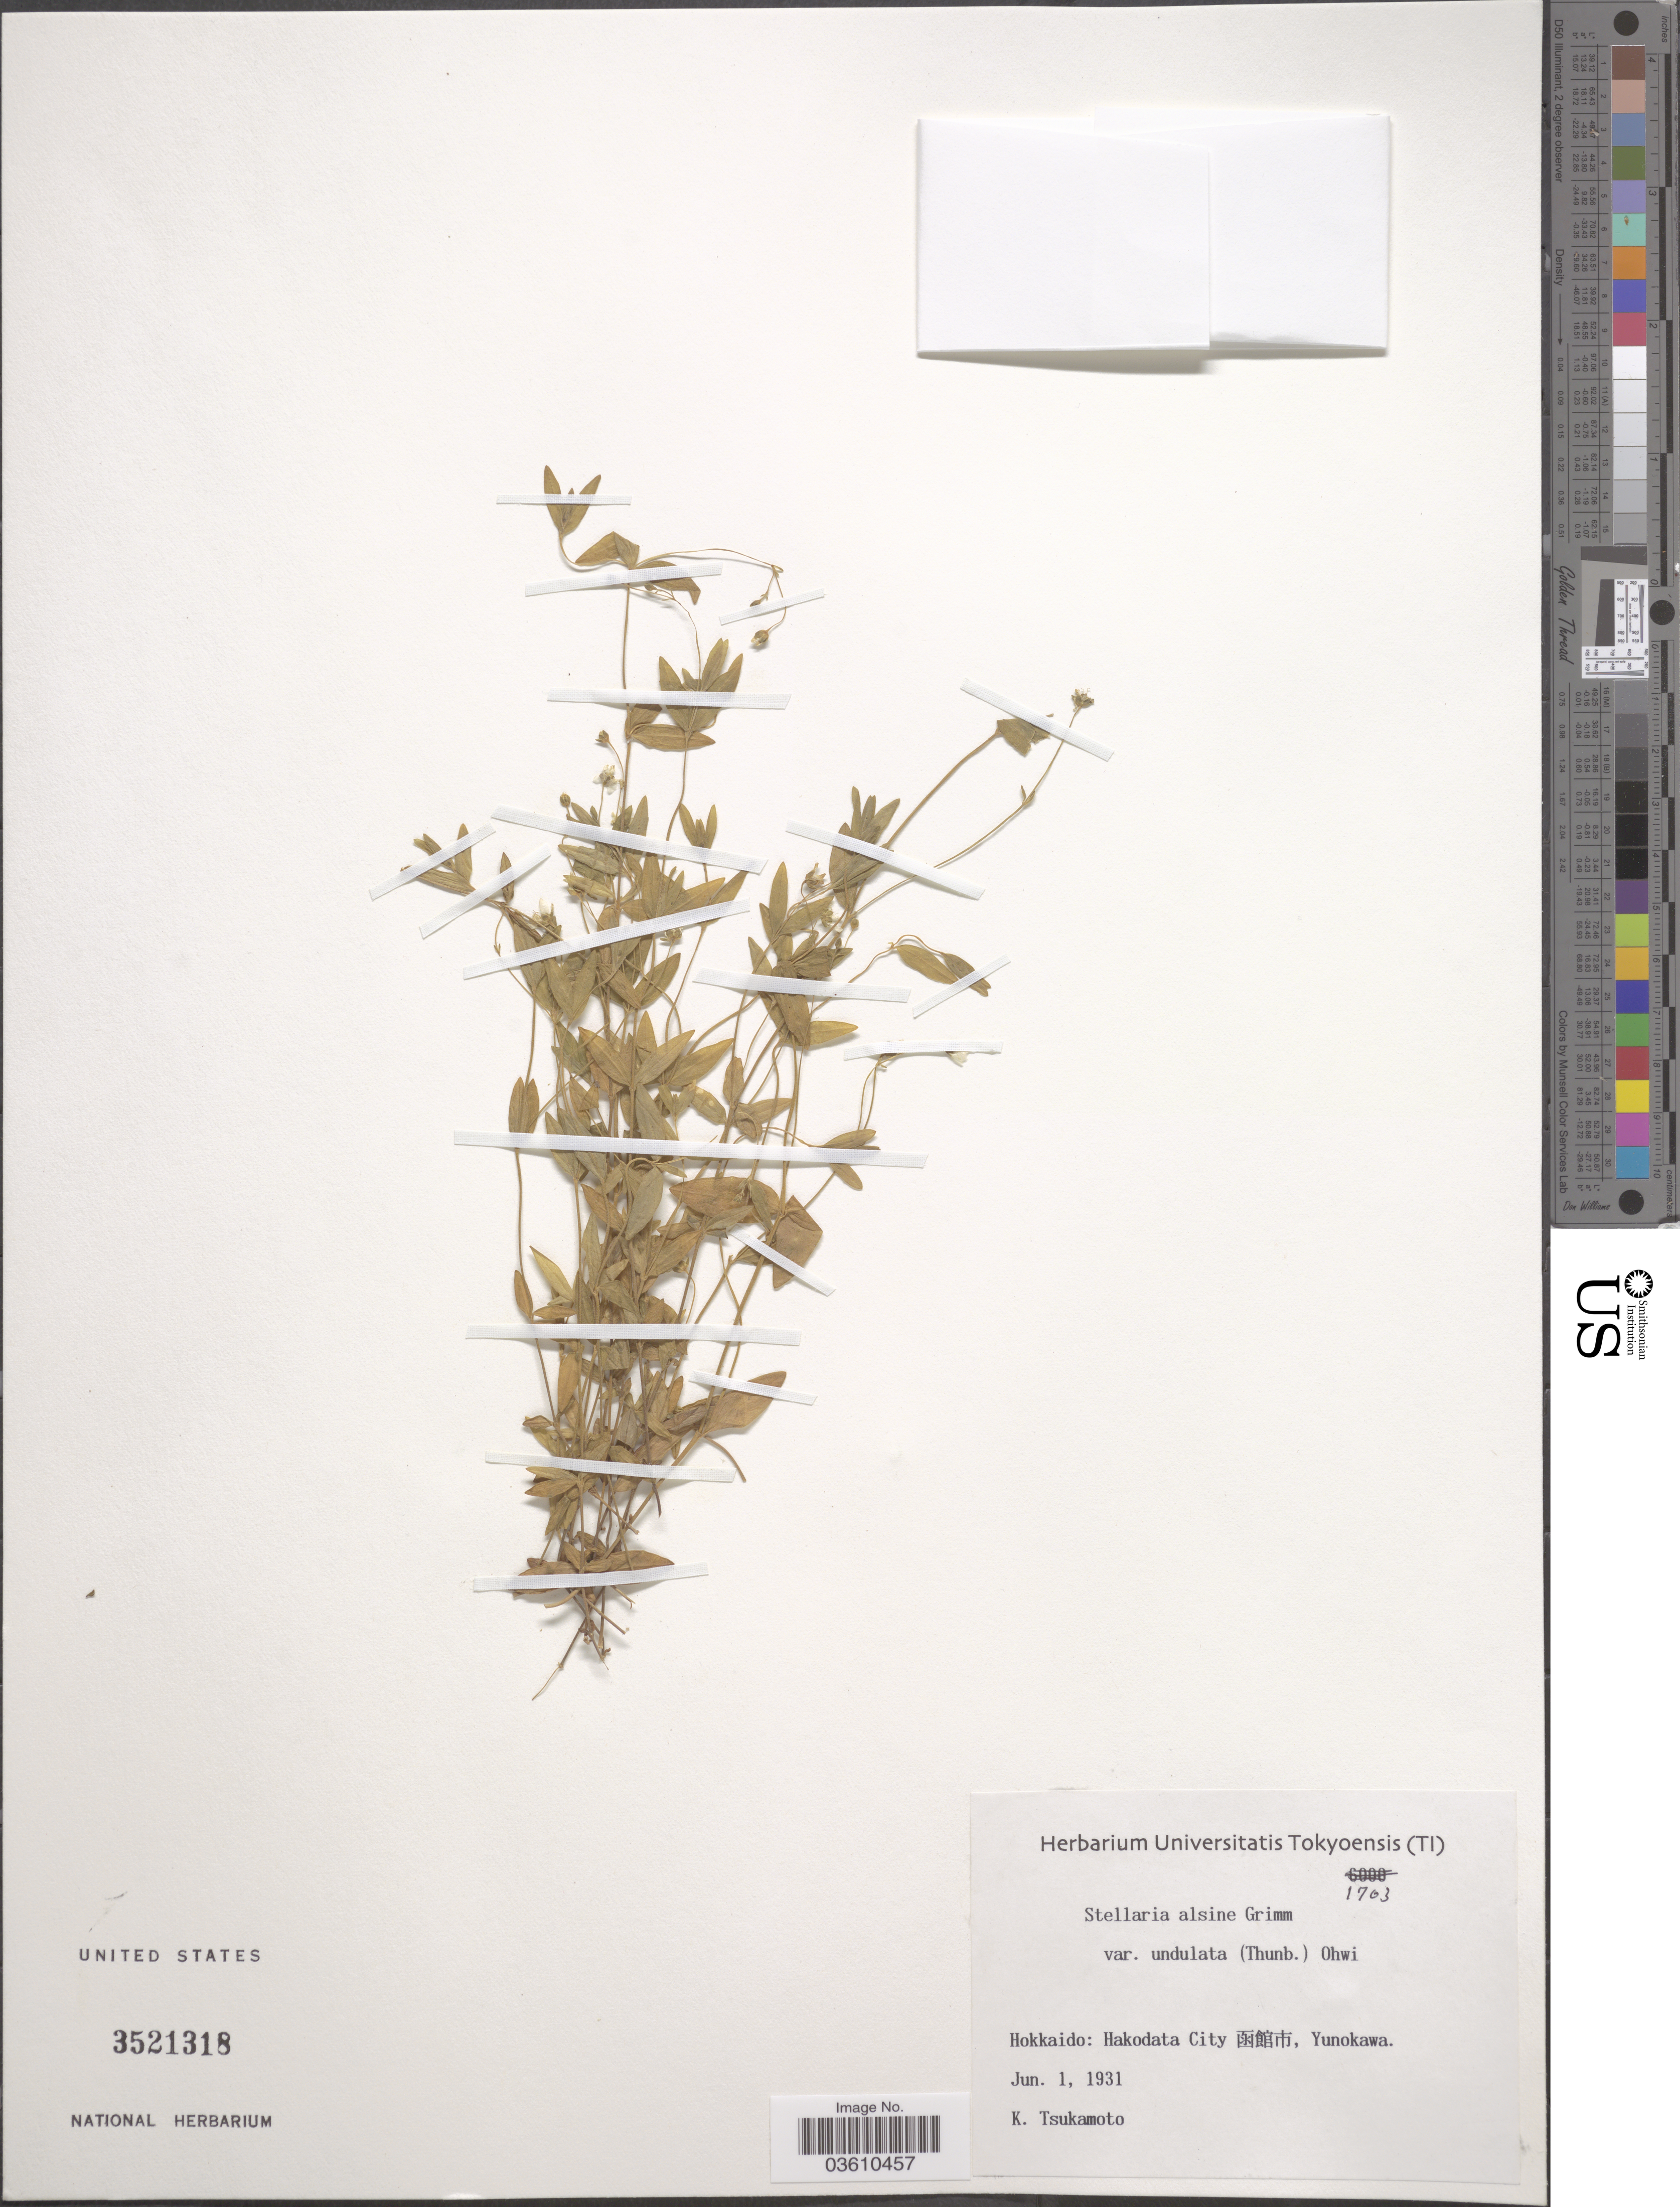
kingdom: Plantae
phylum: Tracheophyta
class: Magnoliopsida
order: Caryophyllales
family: Caryophyllaceae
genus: Stellaria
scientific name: Stellaria alsinoides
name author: Boiss. & Buhse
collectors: K. Tsukamoto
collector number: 1703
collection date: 1931-06-01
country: Japan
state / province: Hokkaidō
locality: Hakodata City X, Yunokawa.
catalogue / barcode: US 3521318